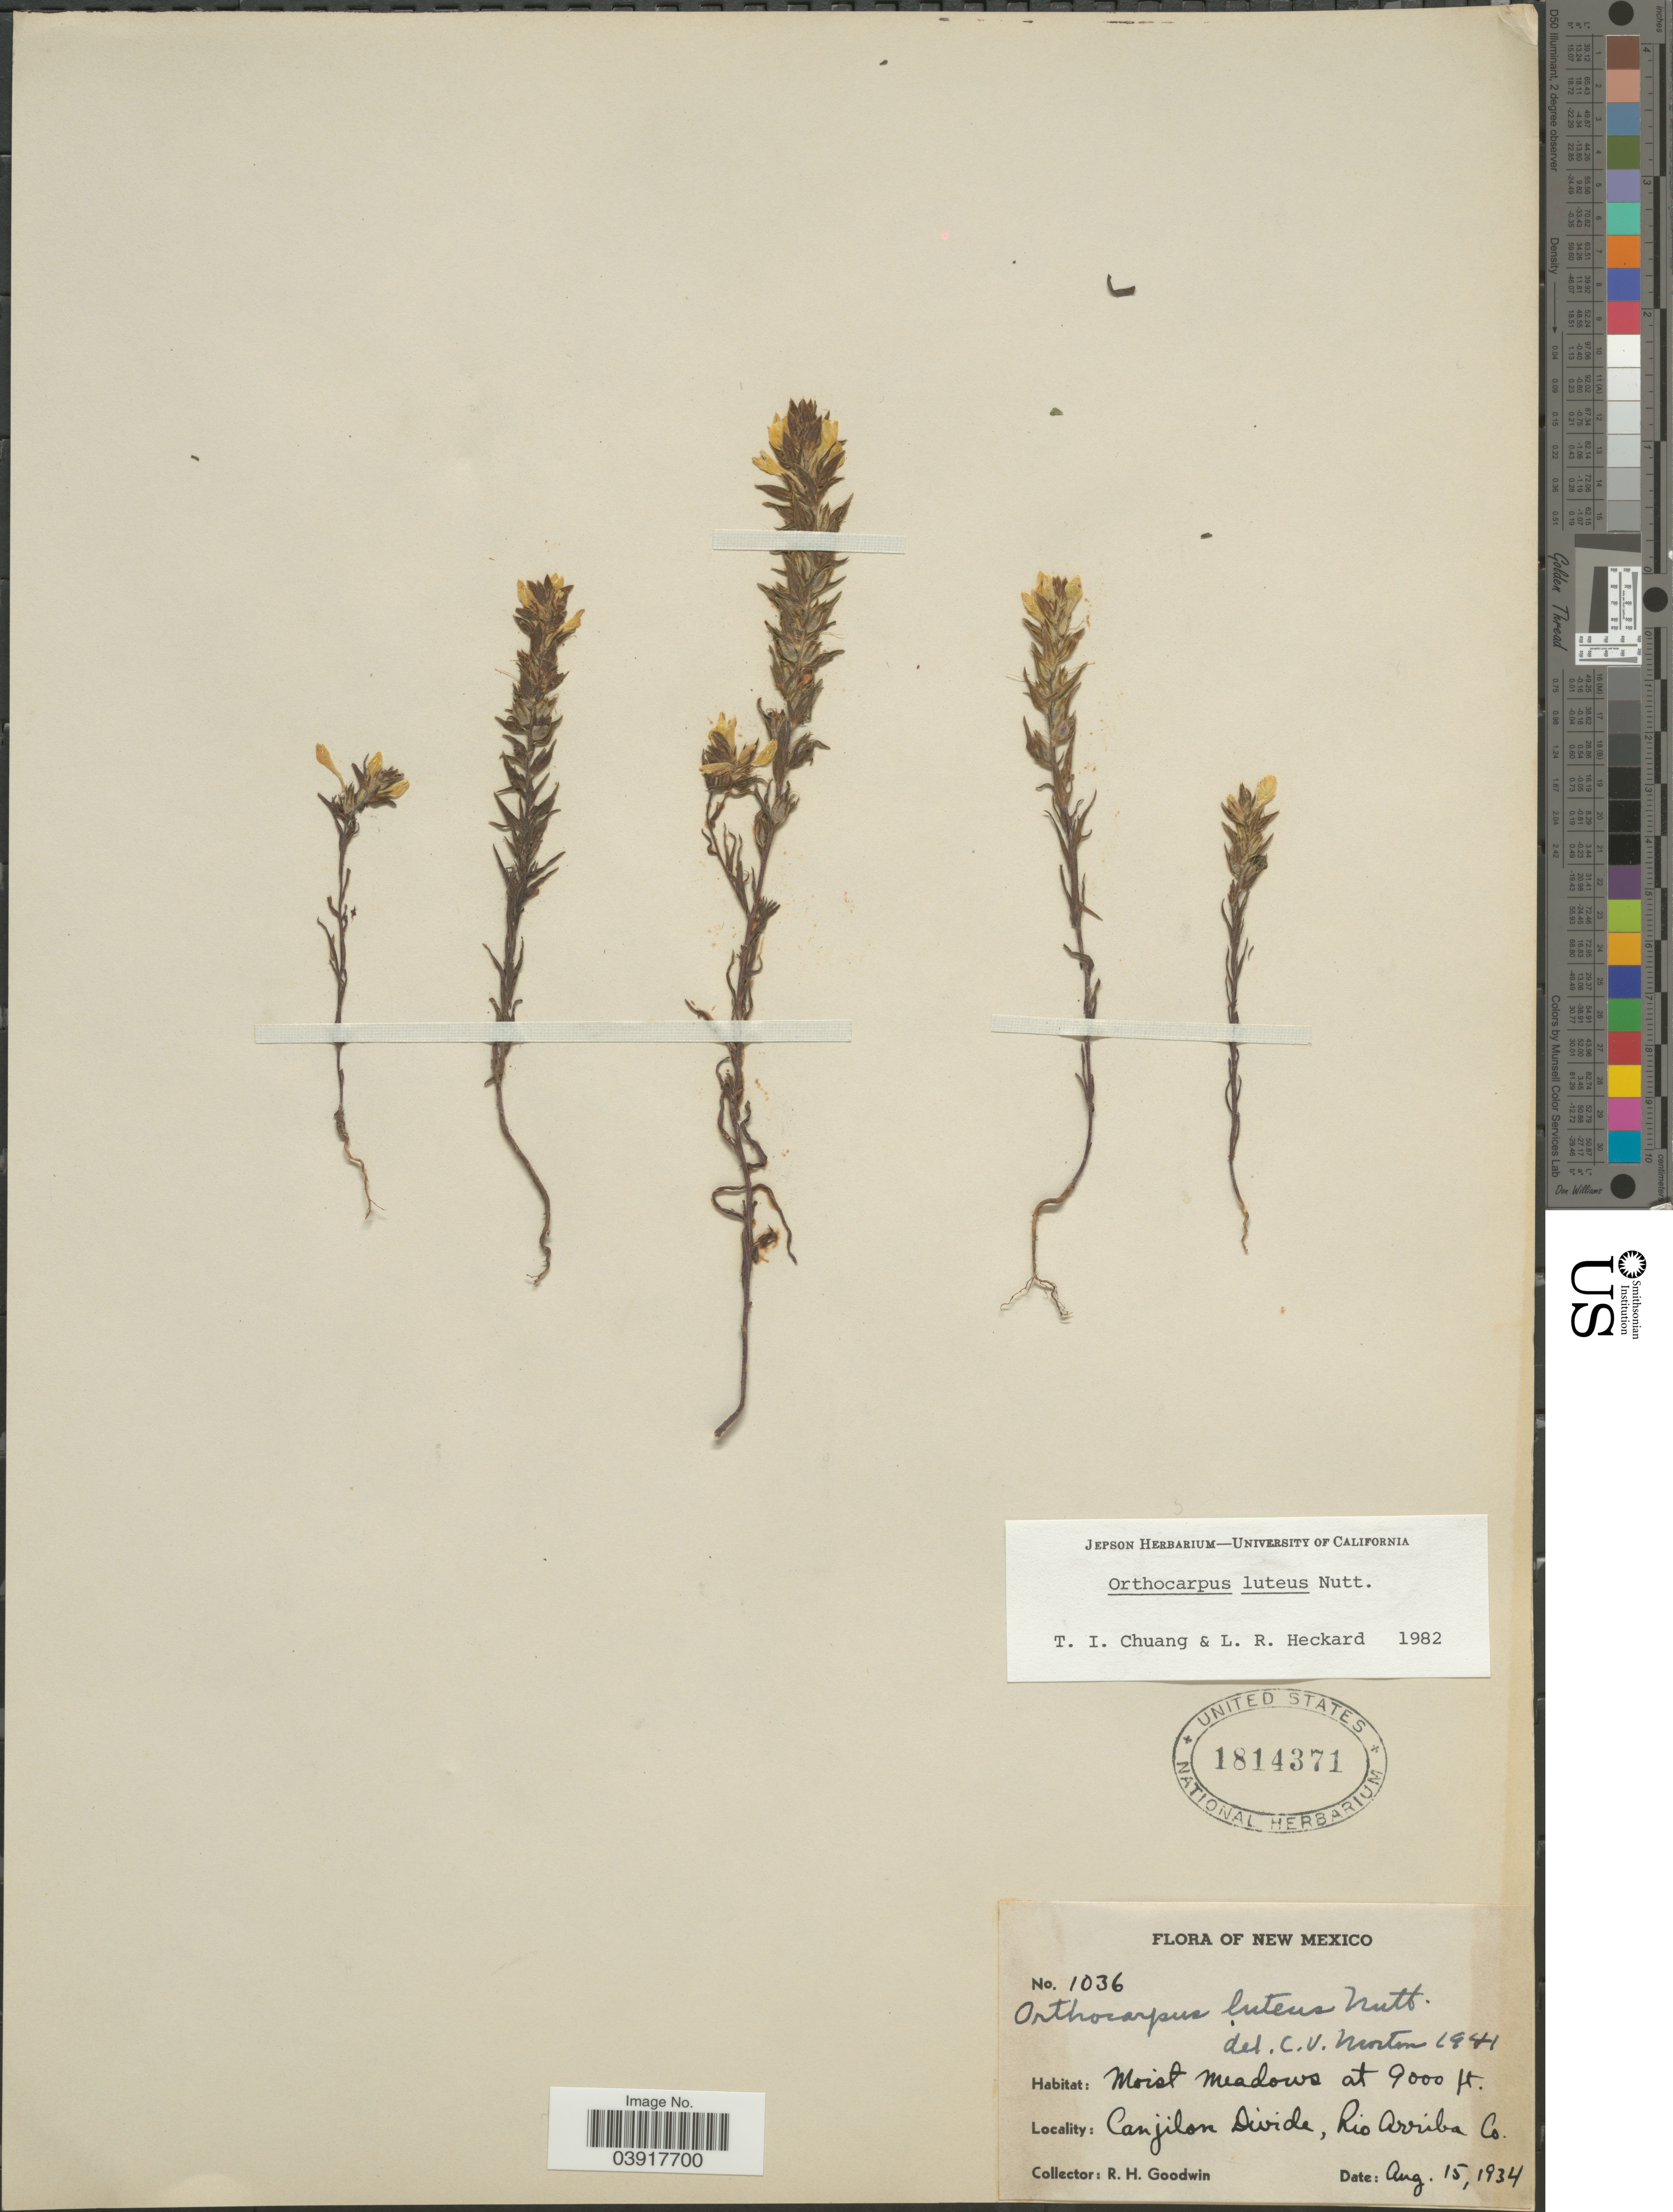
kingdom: Plantae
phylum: Tracheophyta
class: Magnoliopsida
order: Lamiales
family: Orobanchaceae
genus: Orthocarpus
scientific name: Orthocarpus luteus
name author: Nutt.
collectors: R. Goodwin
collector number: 1036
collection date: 1934-08-15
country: United States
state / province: New Mexico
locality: Canjilon Divide, Rio Arriba Co.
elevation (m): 2743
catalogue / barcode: US 1814371